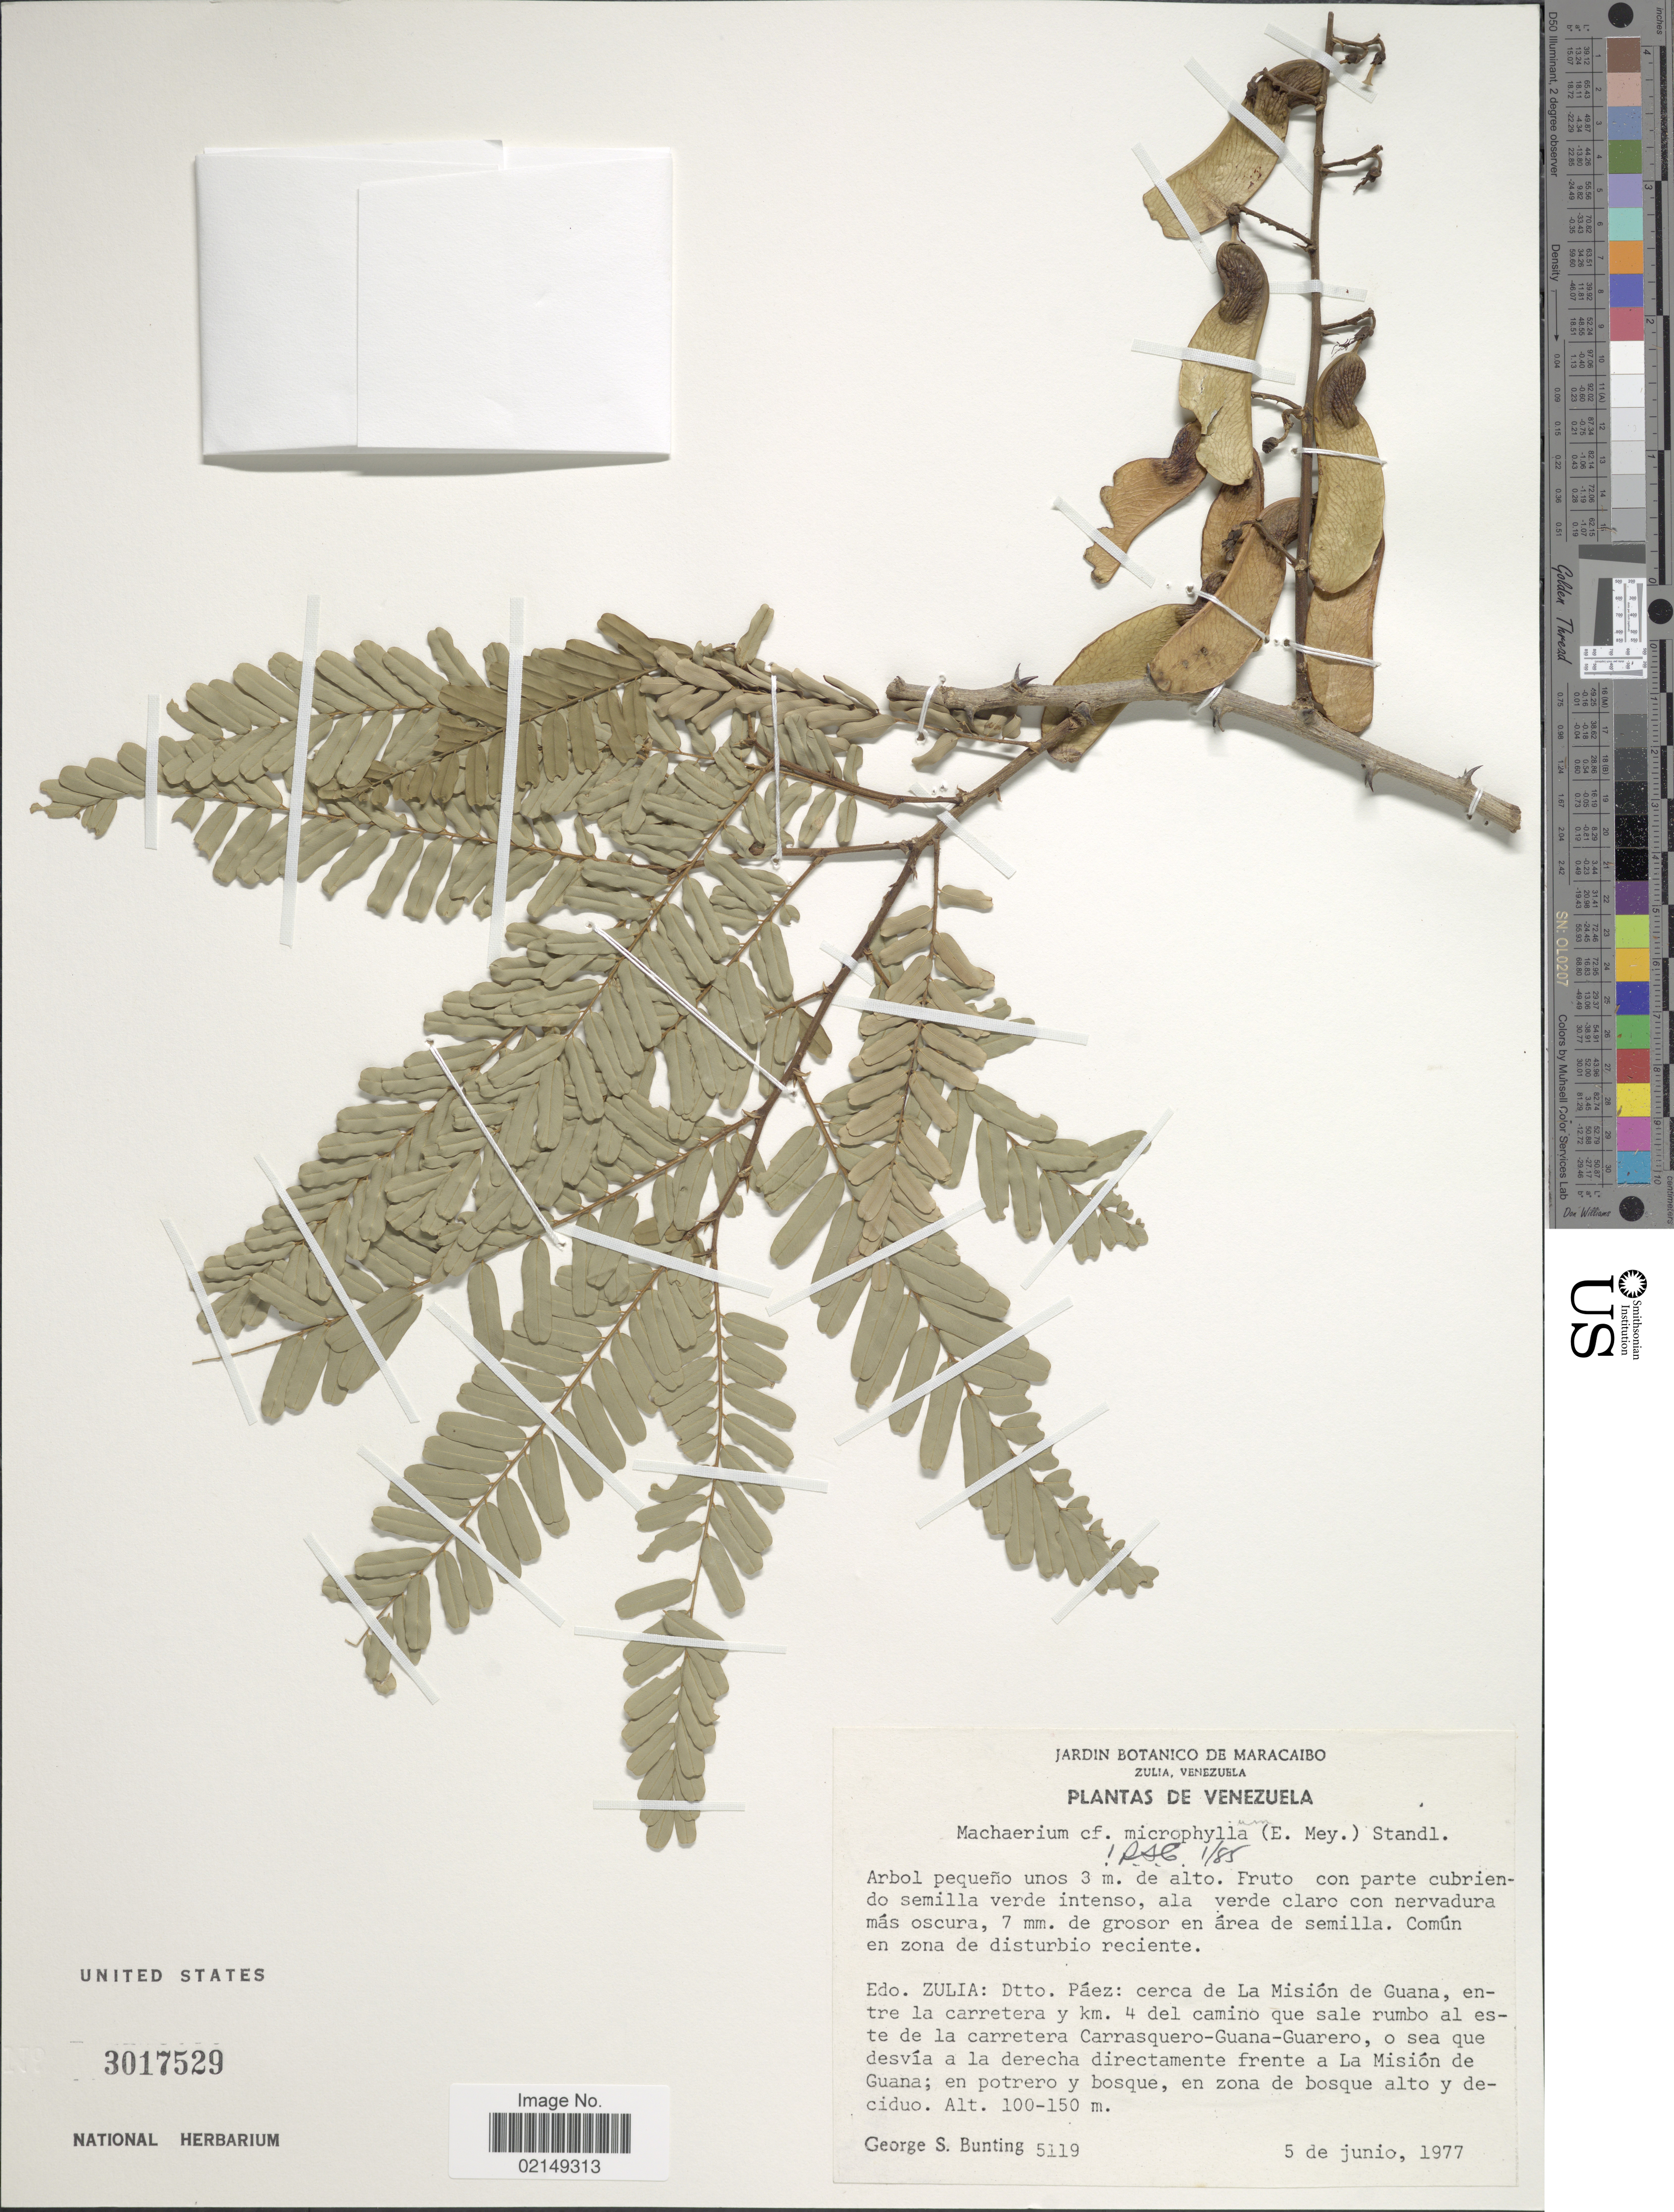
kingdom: Plantae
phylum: Tracheophyta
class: Magnoliopsida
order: Fabales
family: Fabaceae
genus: Machaerium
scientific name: Machaerium microphyllum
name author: Standl.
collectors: G. S. Bunting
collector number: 5119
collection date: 1977-06-05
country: Venezuela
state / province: Zulia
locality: Dtto. paez: cerca de La Mision de Guana, entre la carretera y km. 4 del camino que sale rumbo al este de la carretera Carrasquero-Guana-Guarero, o sea que desvia a la derecha directamente frente a La Mision de Guana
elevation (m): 100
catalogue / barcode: US 3017529